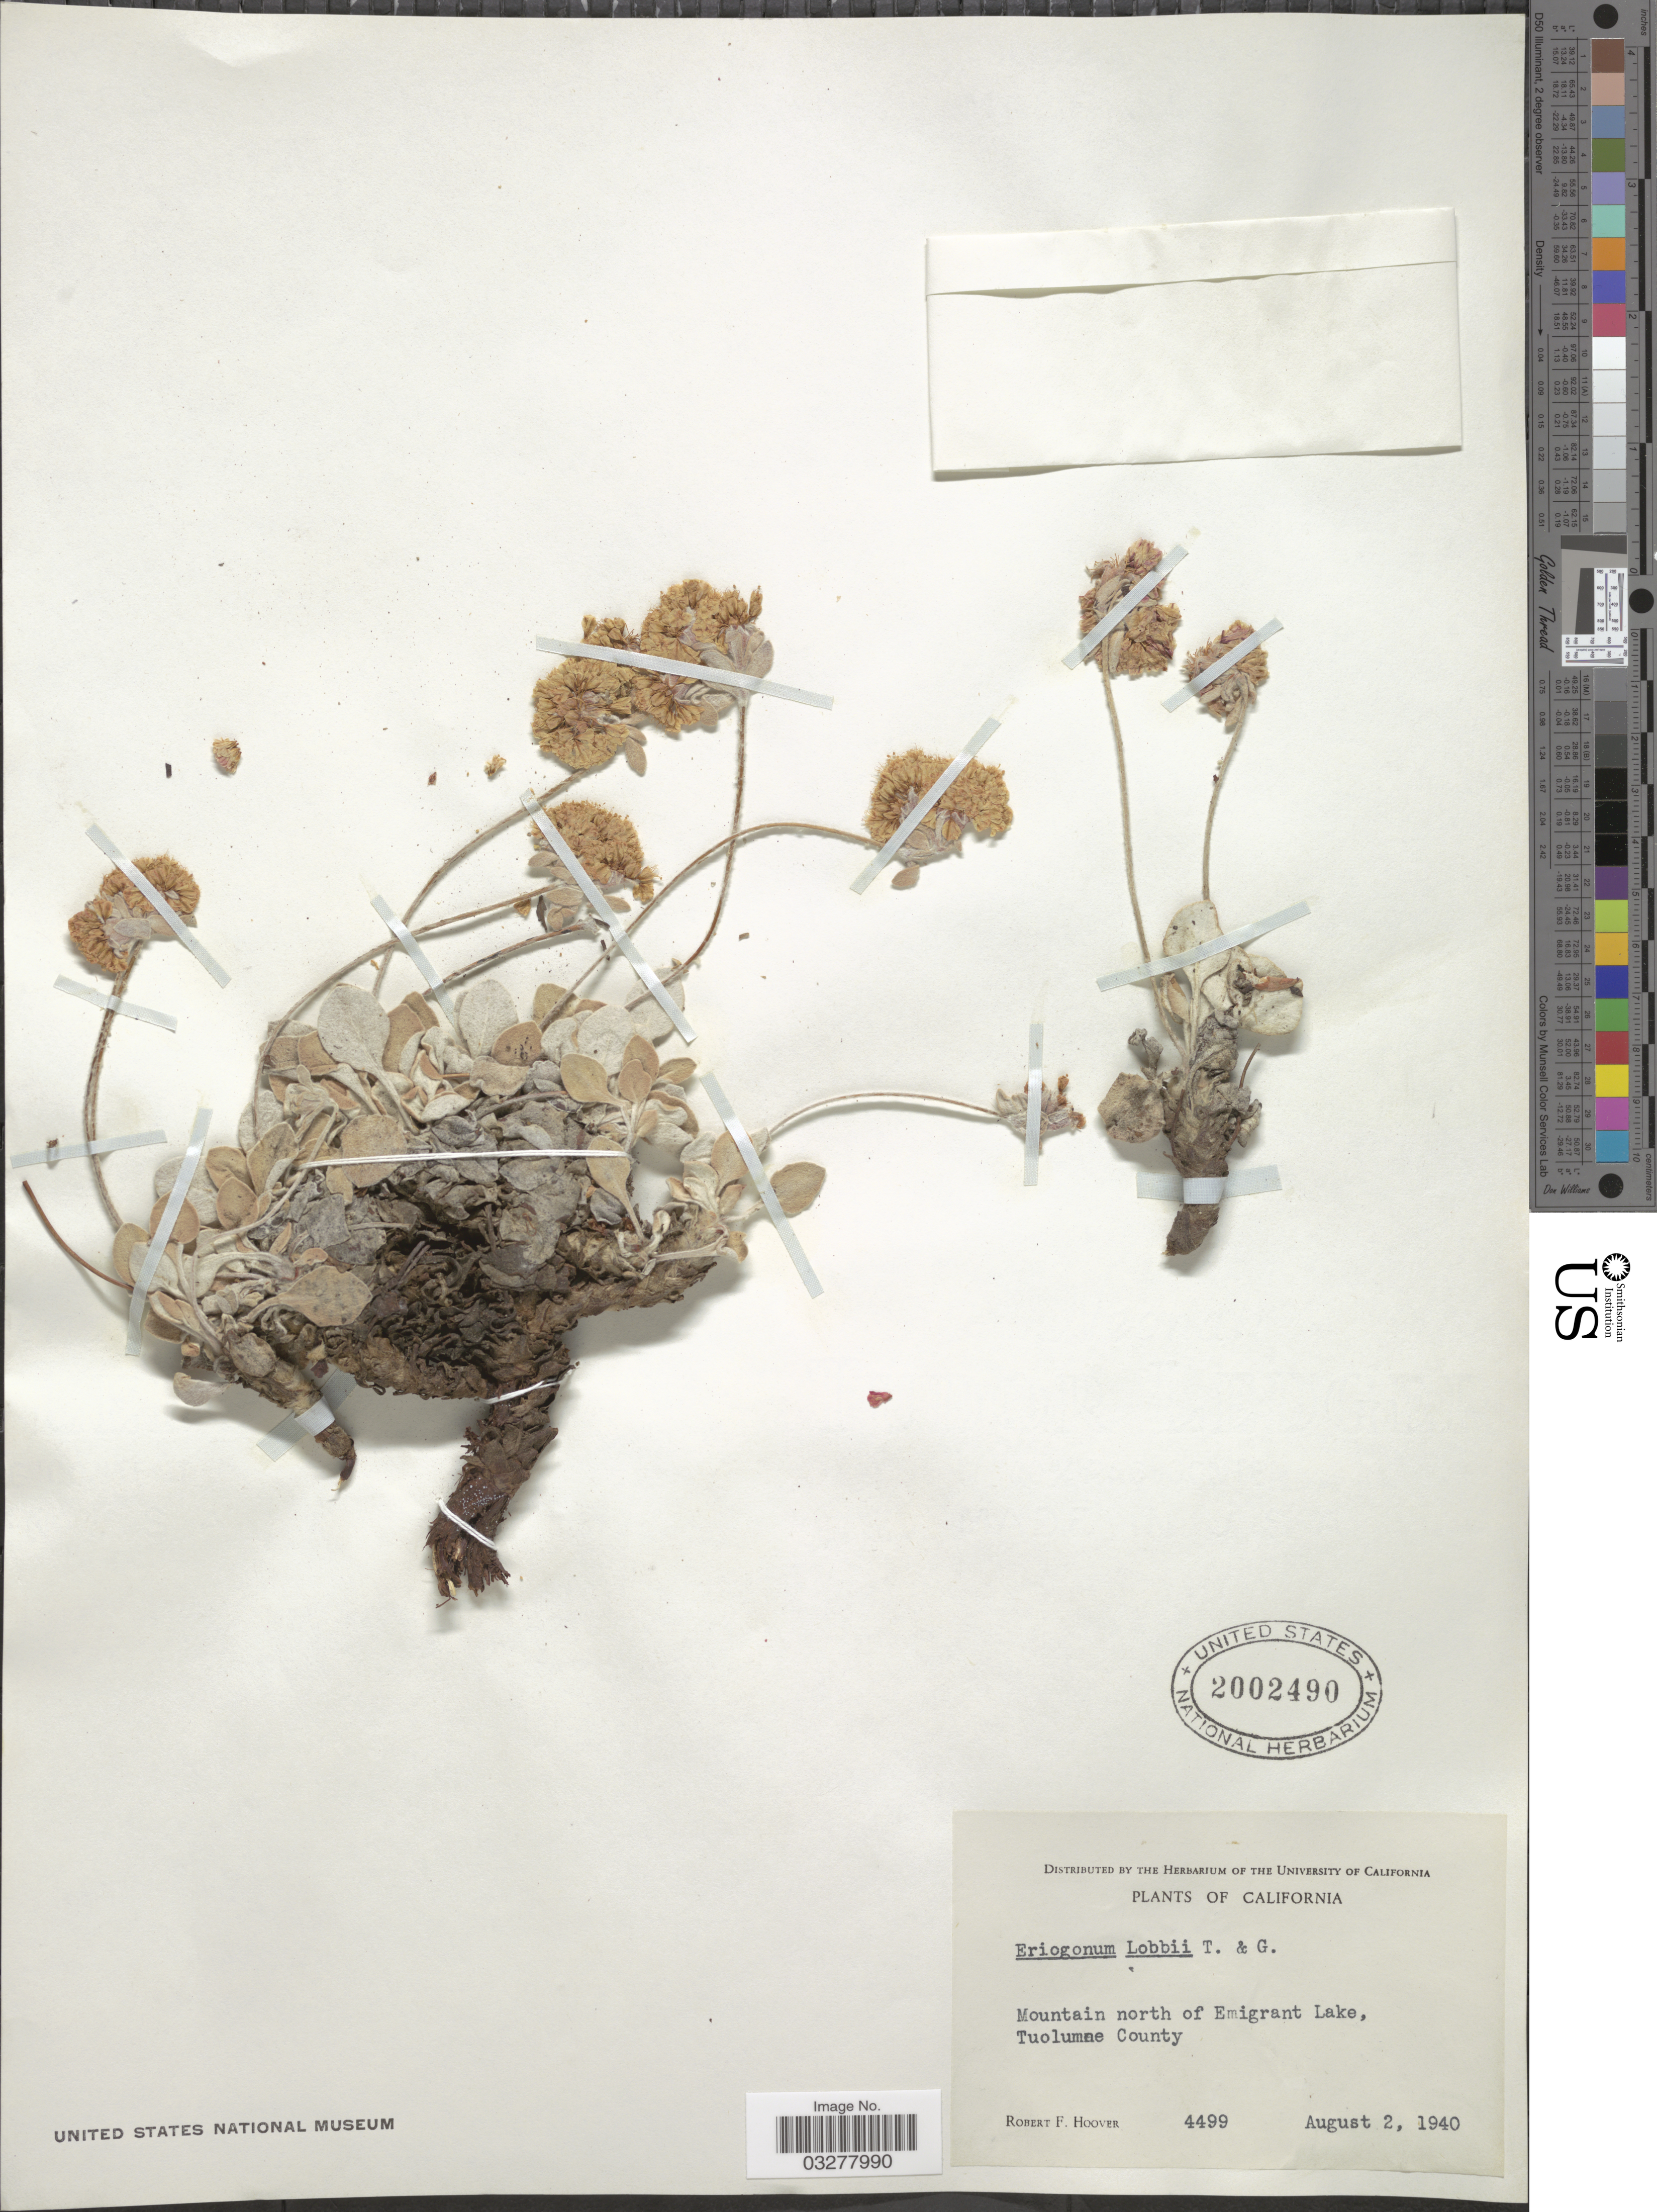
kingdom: Plantae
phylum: Tracheophyta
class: Magnoliopsida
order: Caryophyllales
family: Polygonaceae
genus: Eriogonum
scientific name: Eriogonum lobbii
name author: Torr. & A. Gray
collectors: R. F. Hoover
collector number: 4499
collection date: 1940-08-02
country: United States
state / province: California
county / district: Tuolumne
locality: Mountain north of Emigrant Lake, Tuolumne County.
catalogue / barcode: US 2002490